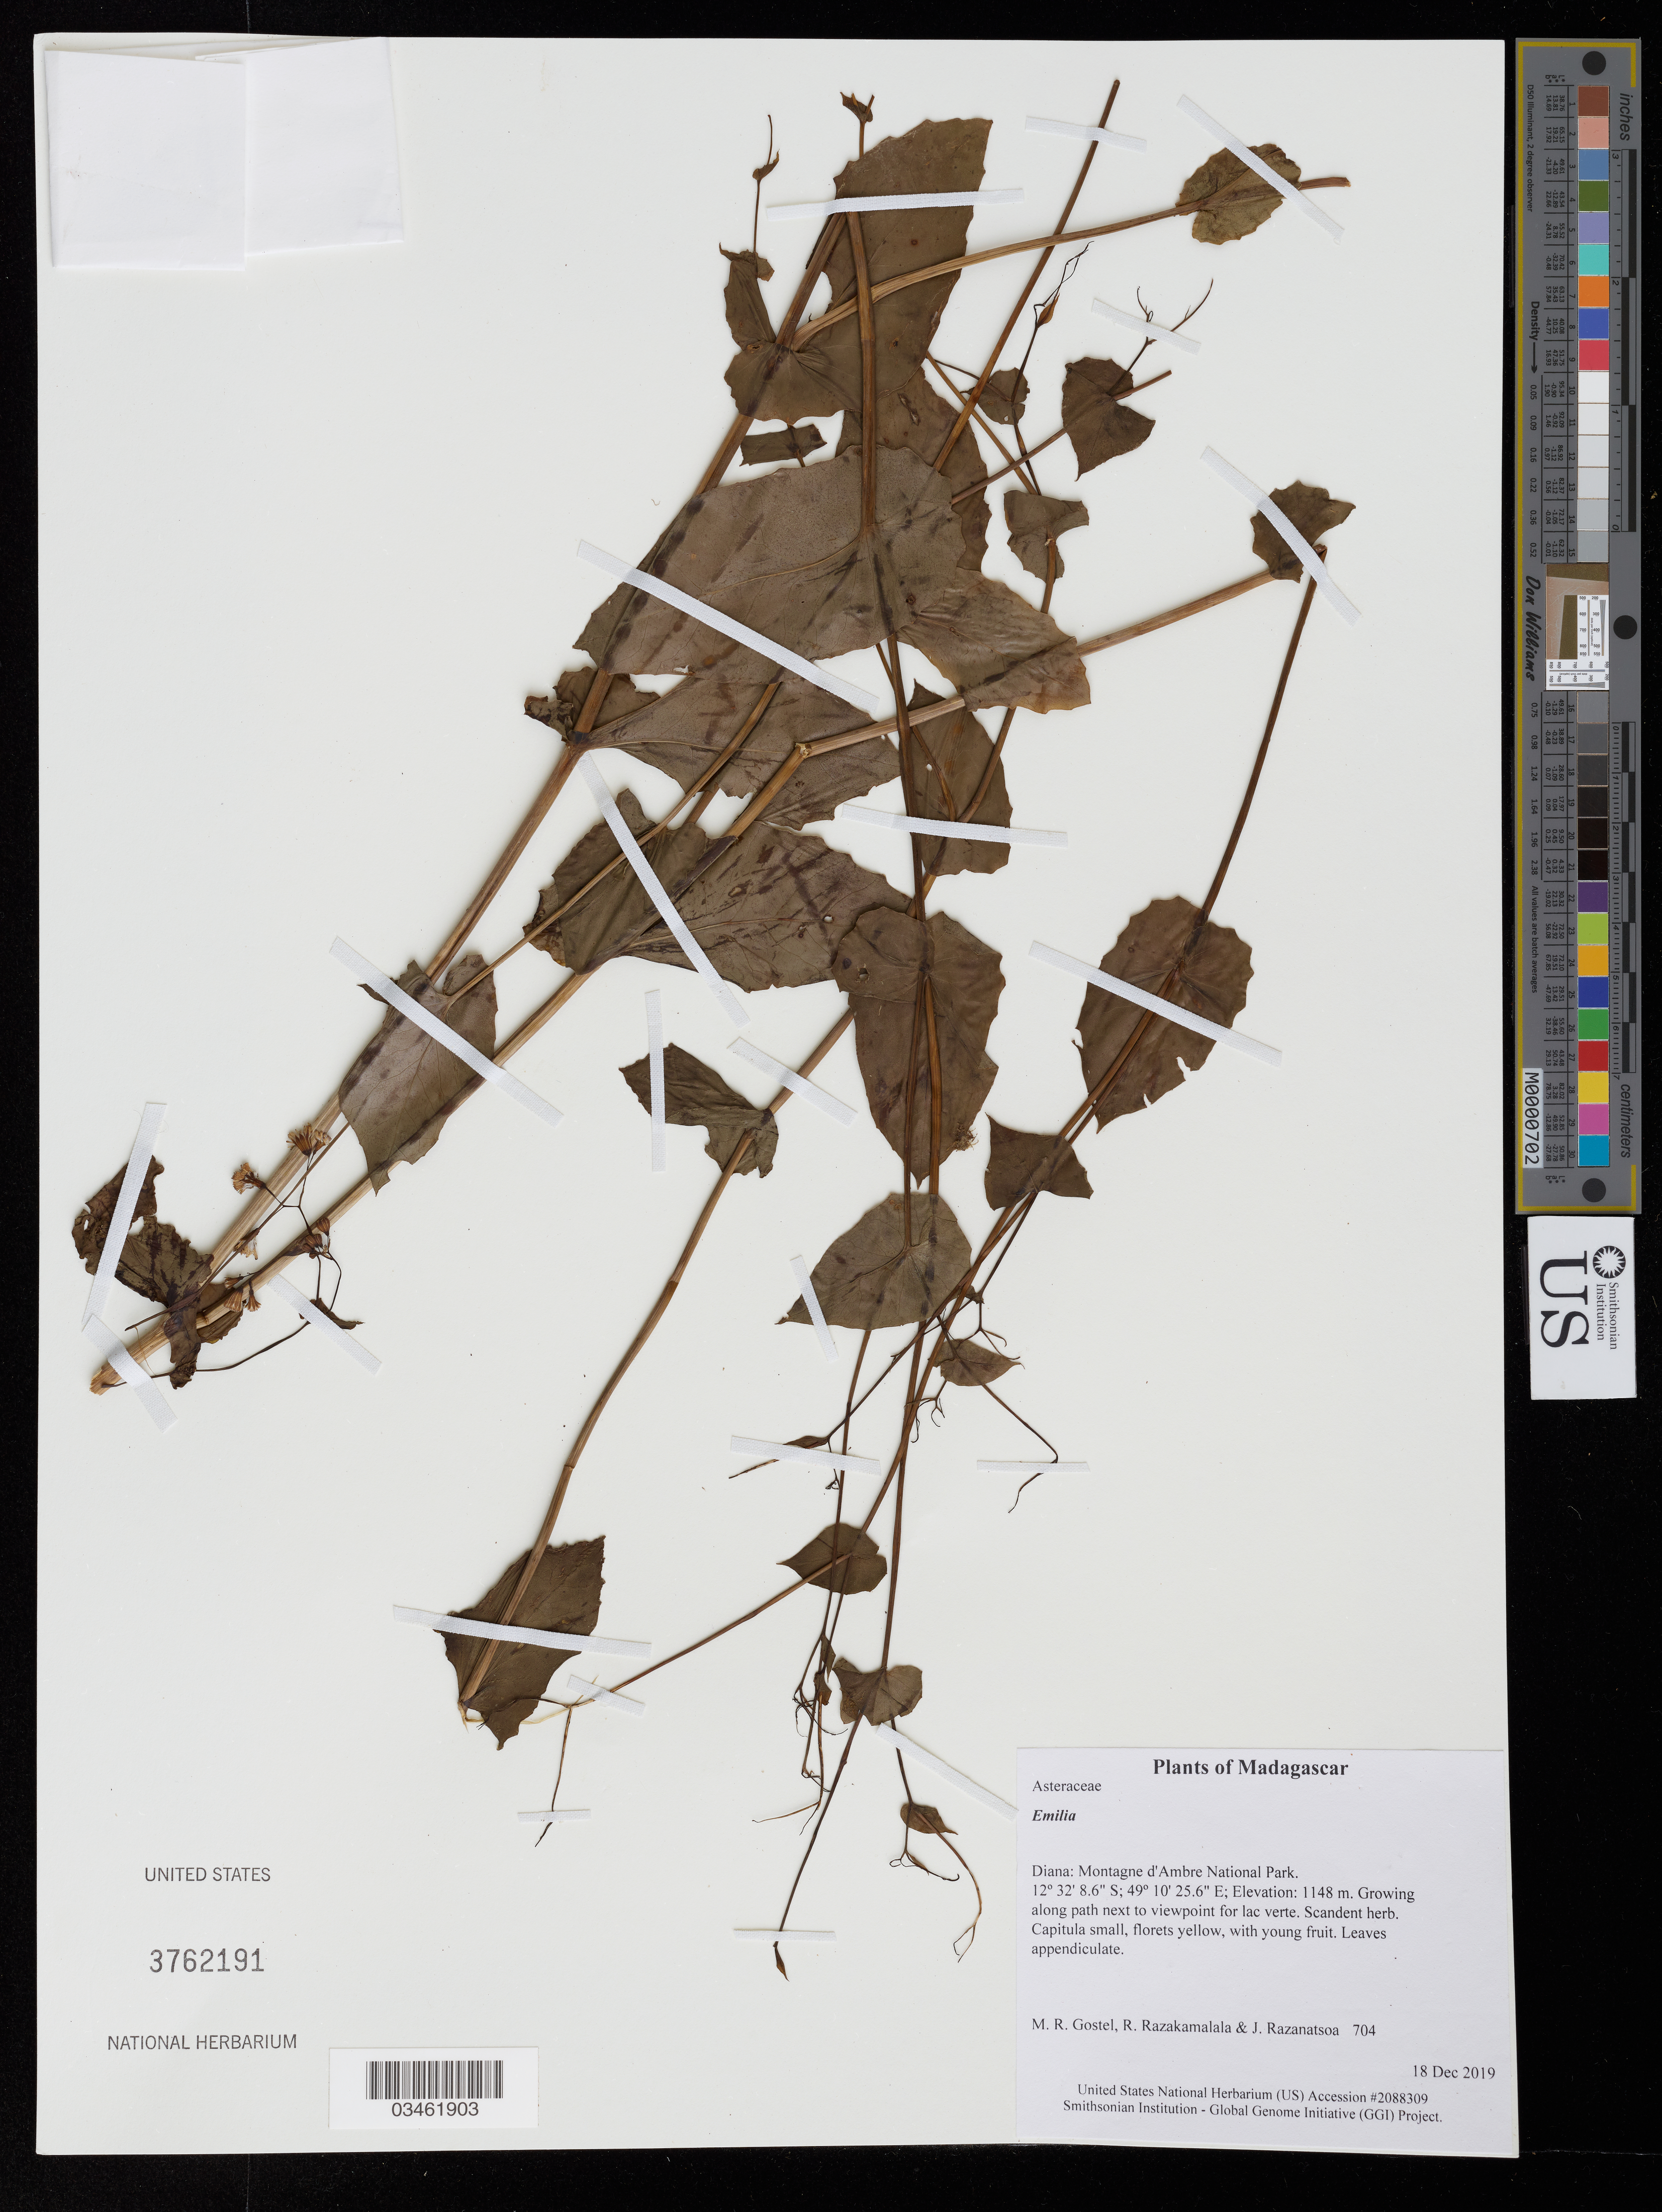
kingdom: Plantae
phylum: Tracheophyta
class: Magnoliopsida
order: Asterales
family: Asteraceae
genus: Emilia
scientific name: Emilia sp.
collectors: M. R. Gostel, R. Razakamalala & J. Razanatsoa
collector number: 704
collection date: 2019-12-18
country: Madagascar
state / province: Diana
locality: Montagne d'Ambre National Park.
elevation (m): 1148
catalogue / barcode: US 3762191